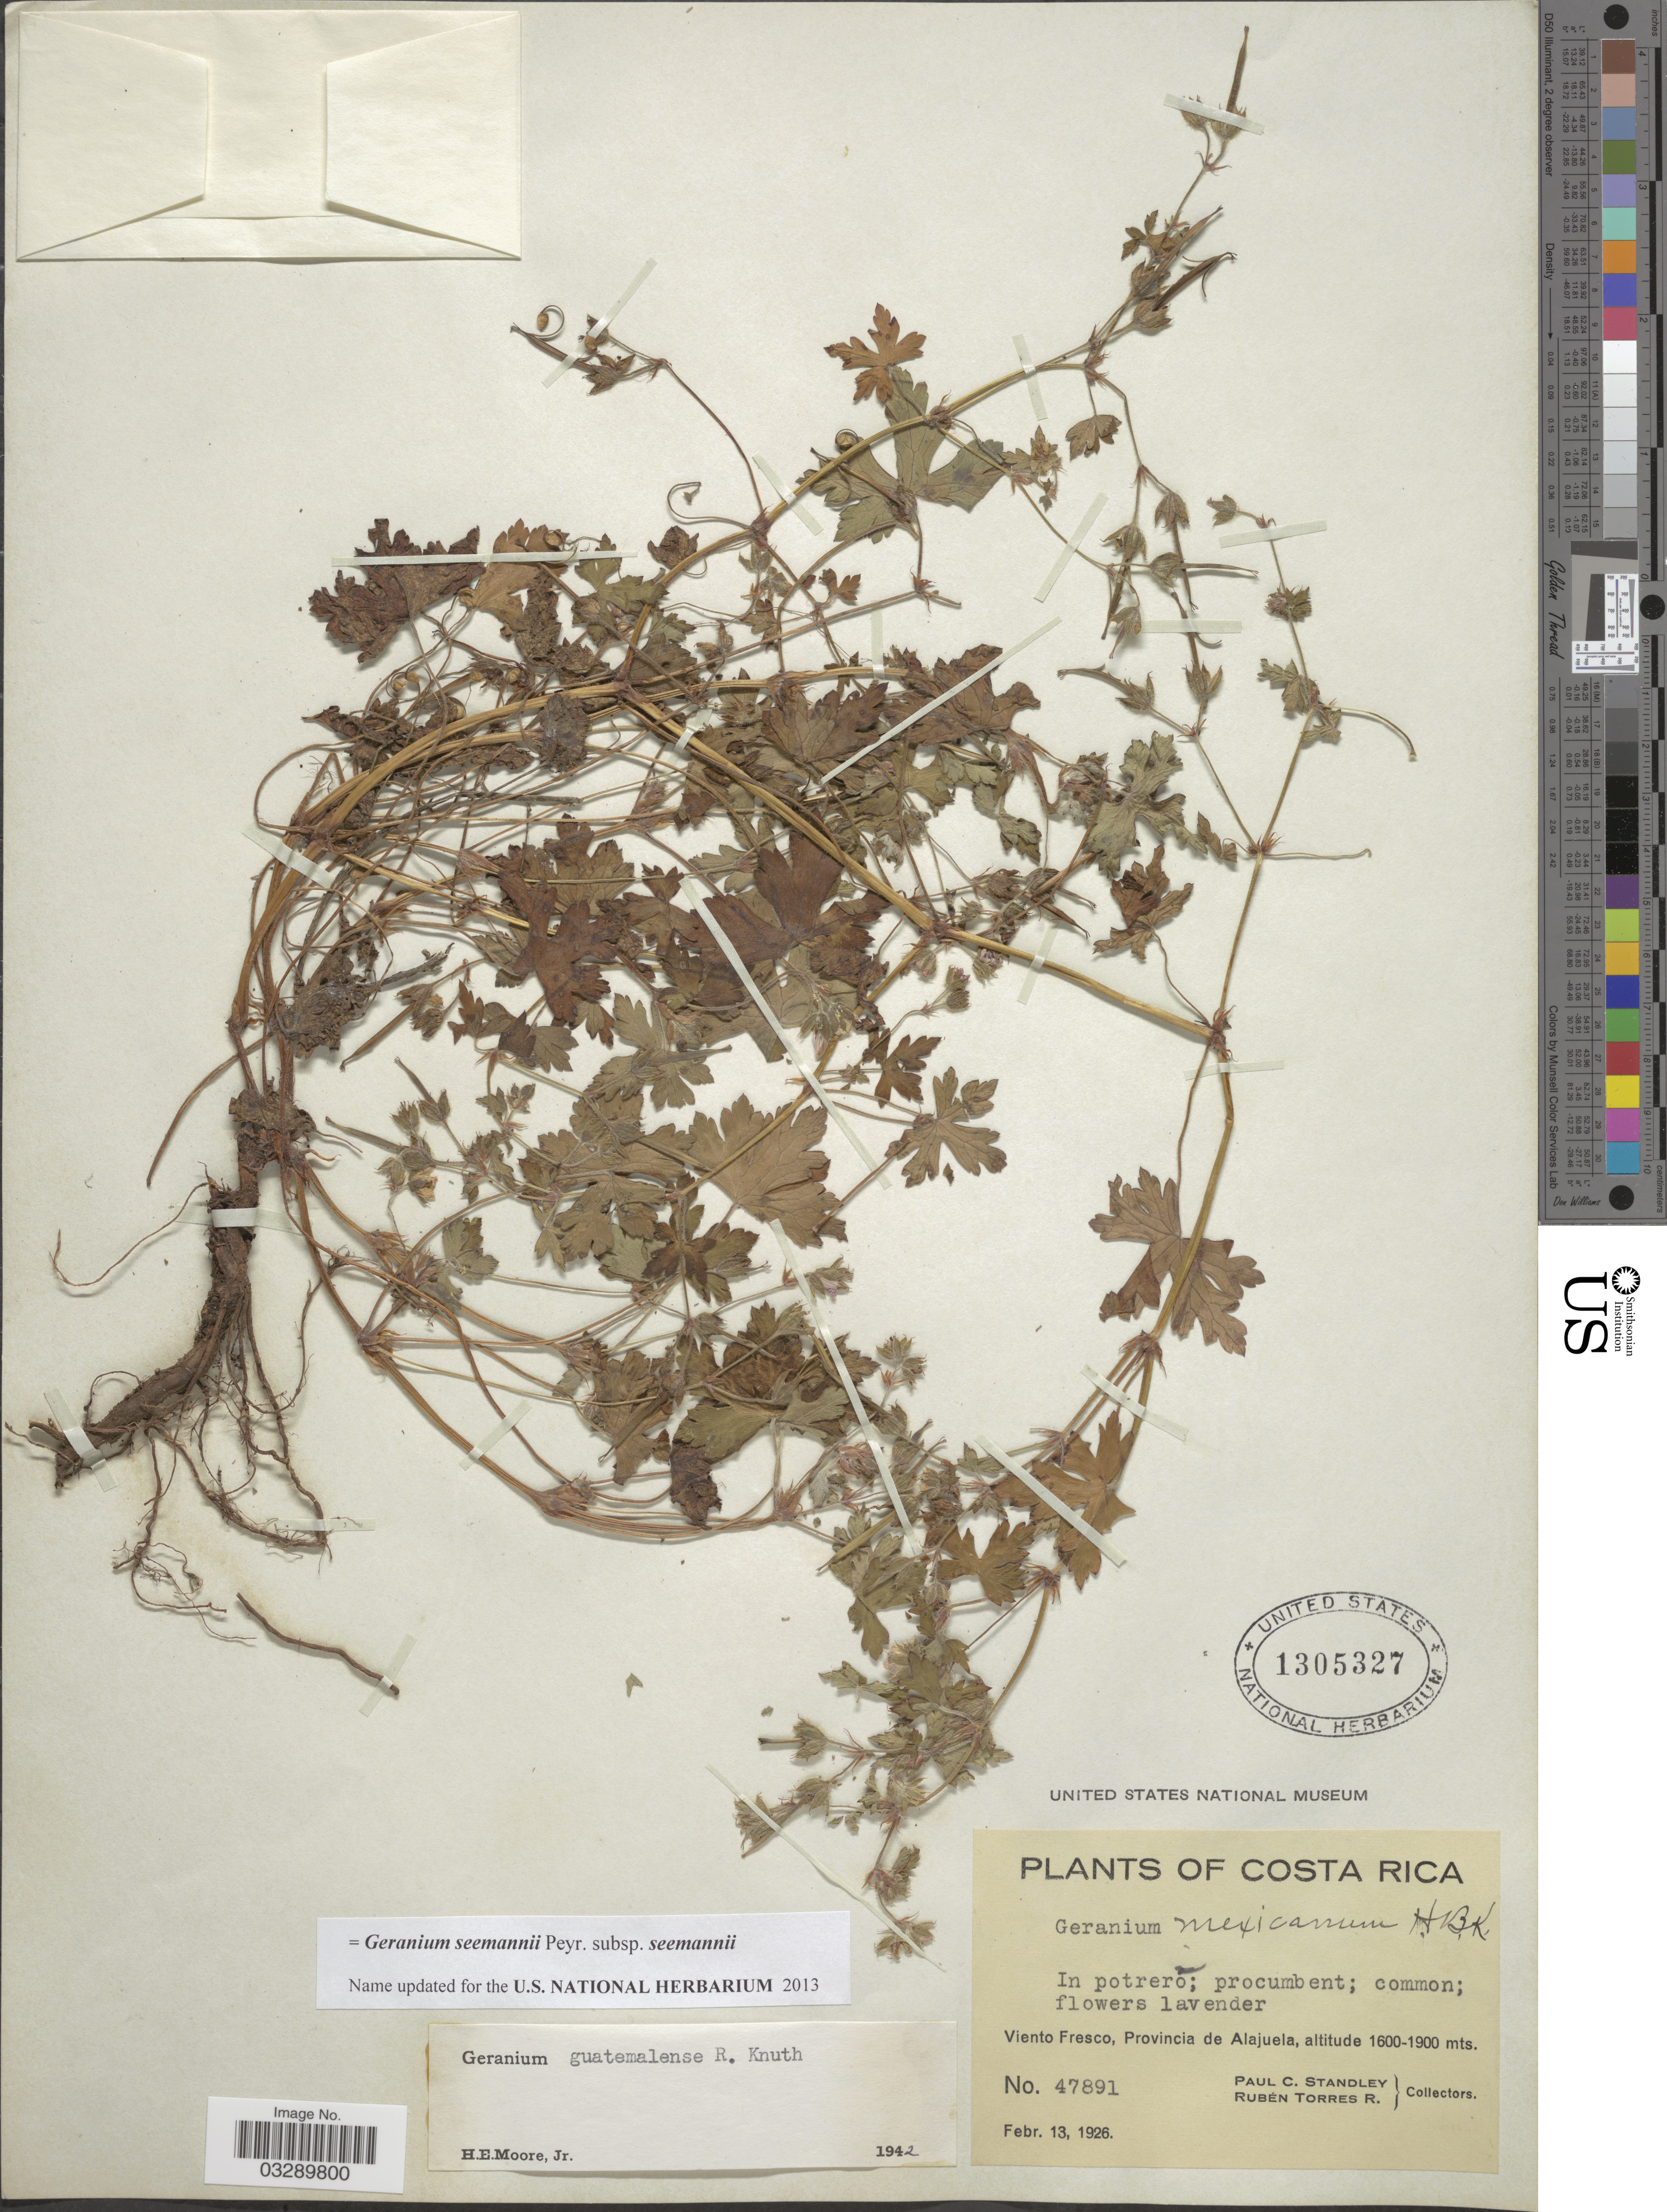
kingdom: Plantae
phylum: Tracheophyta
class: Magnoliopsida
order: Geraniales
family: Geraniaceae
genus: Geranium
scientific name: Geranium seemannii subsp. seemannii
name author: Peyr.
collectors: P. C. Standley & R. Torres Rojas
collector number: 47891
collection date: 1926-02-13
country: Costa Rica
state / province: Alajuela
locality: Viento Fresco, Provincia de Alajuela.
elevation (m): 1600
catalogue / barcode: US 1305327